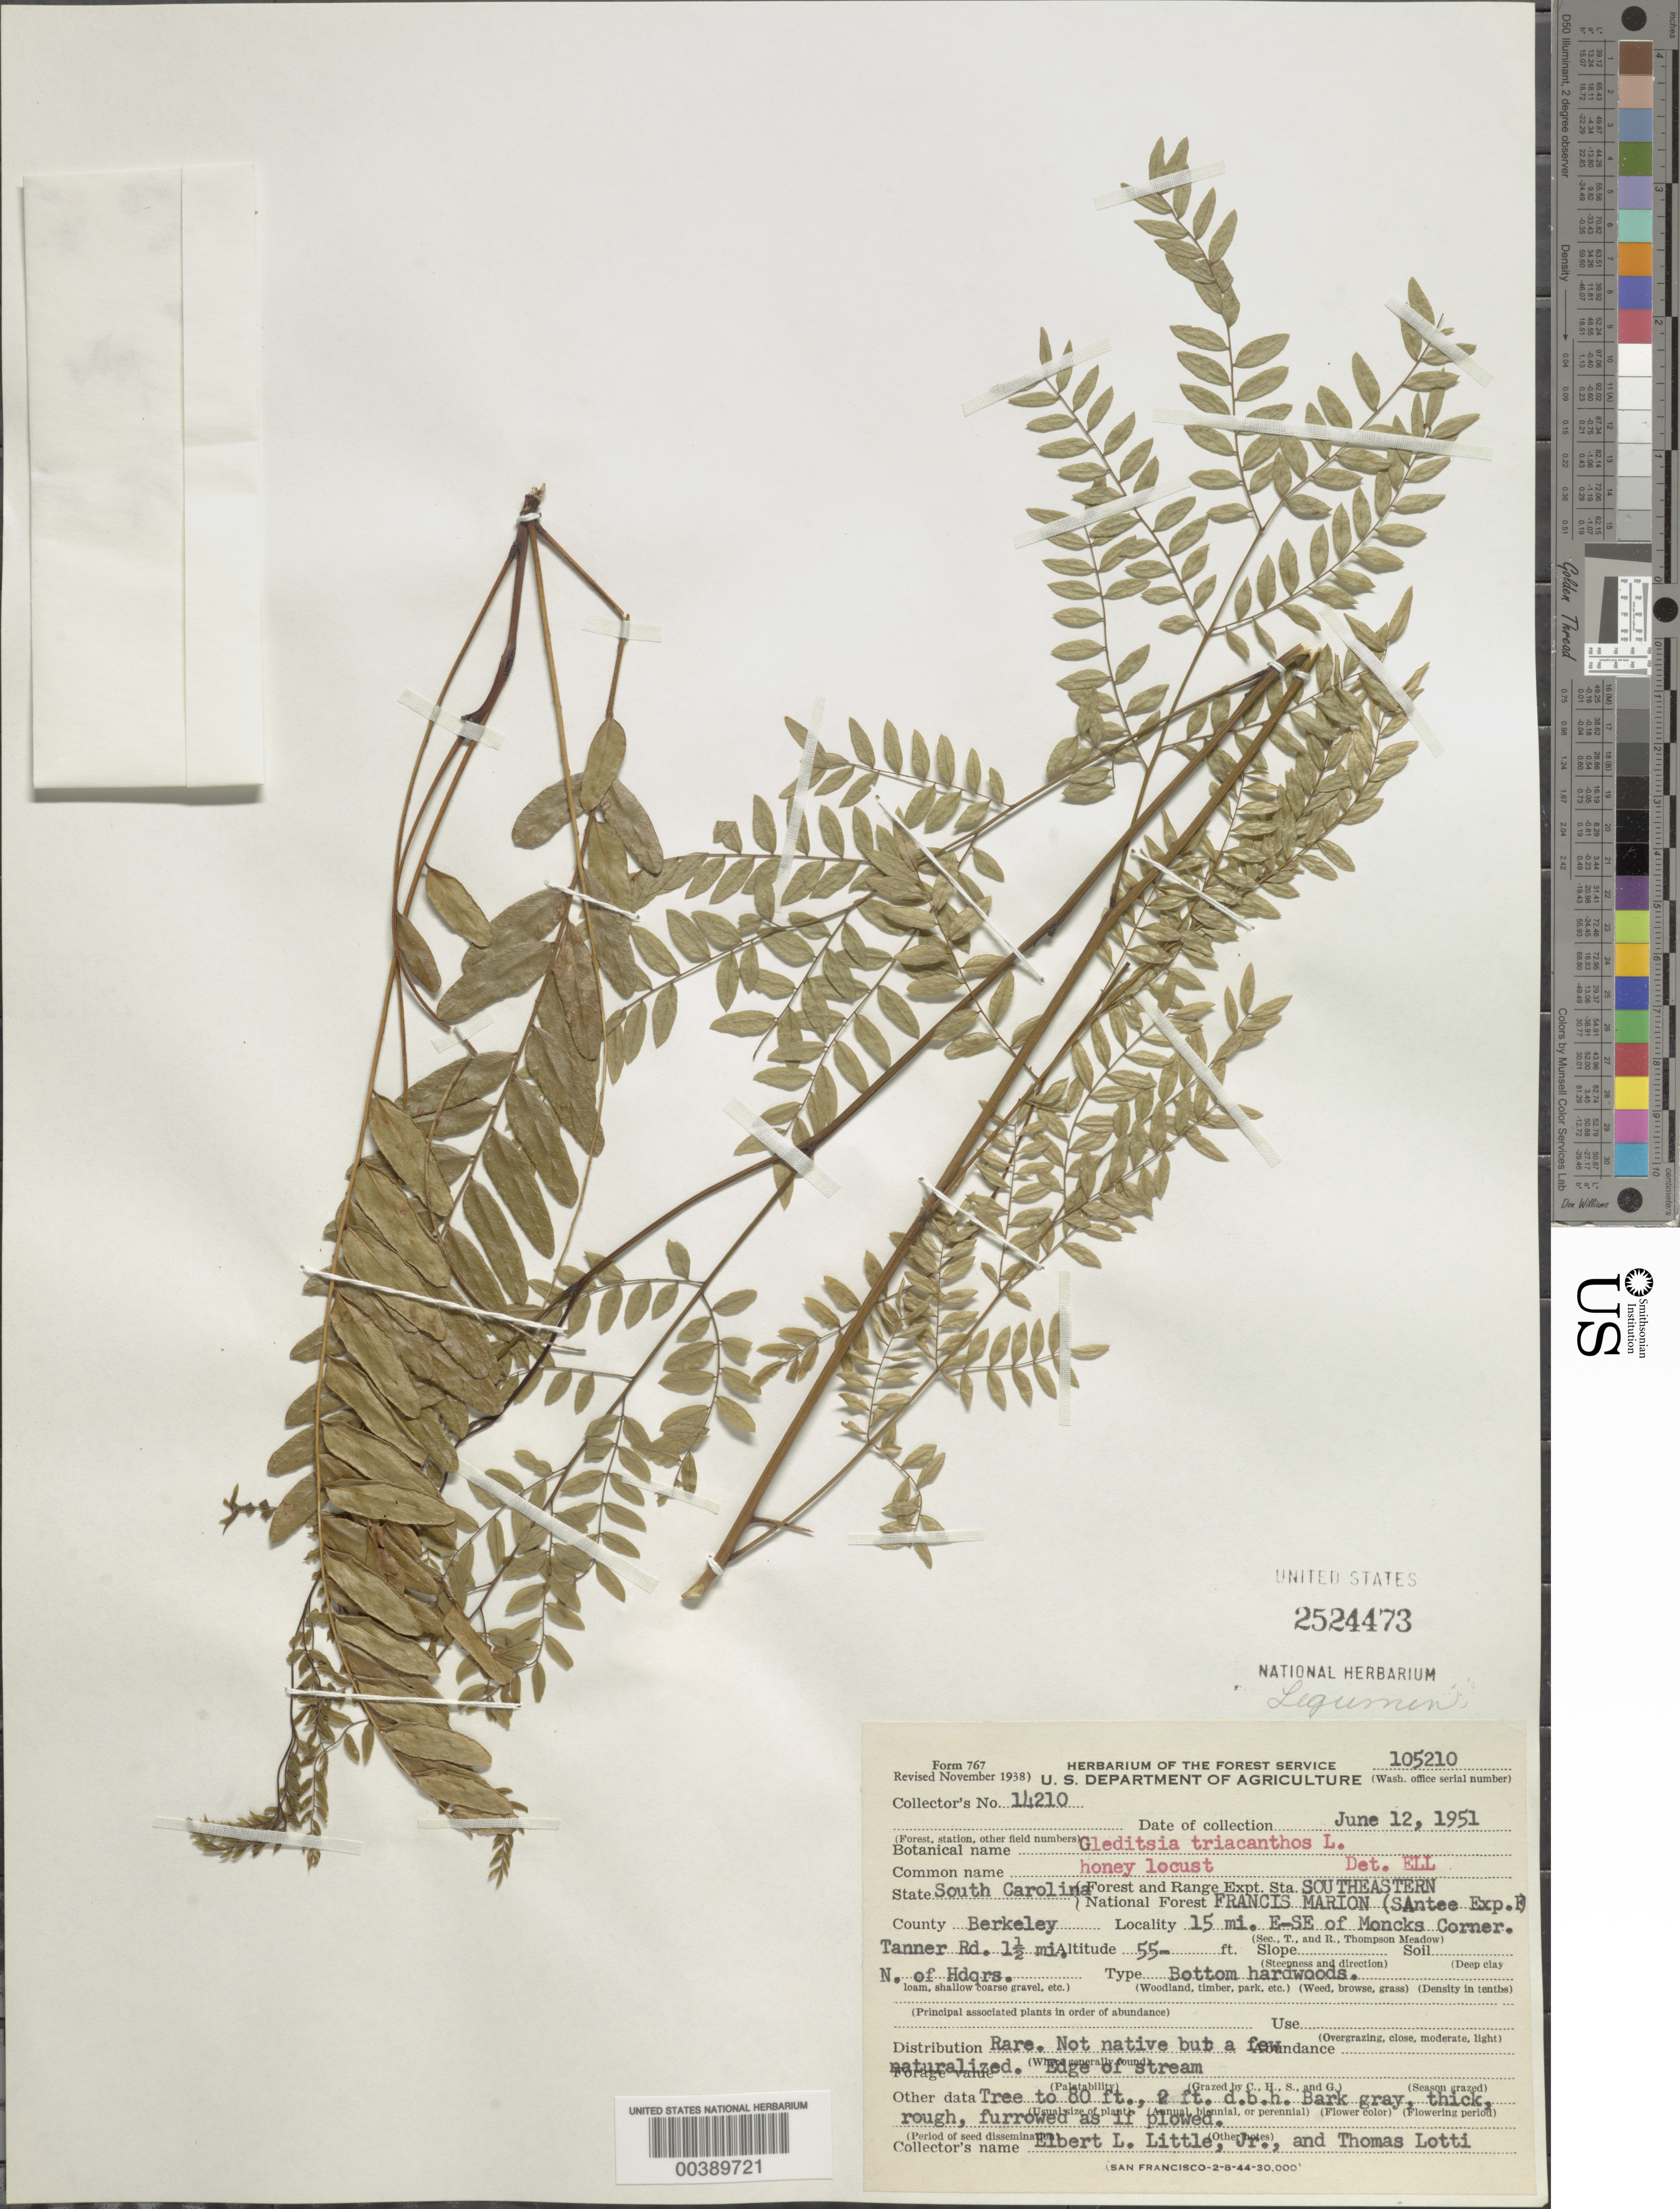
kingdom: Plantae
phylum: Tracheophyta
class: Magnoliopsida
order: Fabales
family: Fabaceae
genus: Gleditsia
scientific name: Gleditsia triacanthos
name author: L.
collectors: E. L. Little & T. Lotti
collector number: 14210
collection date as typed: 12 Jun 1951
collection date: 1951-06-12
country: United States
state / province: South Carolina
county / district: Berkeley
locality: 15 mi ese of moncks corner; tanner rd. 1.5 mi; francis marion national forest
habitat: Edge of stream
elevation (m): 17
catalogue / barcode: US 2524473